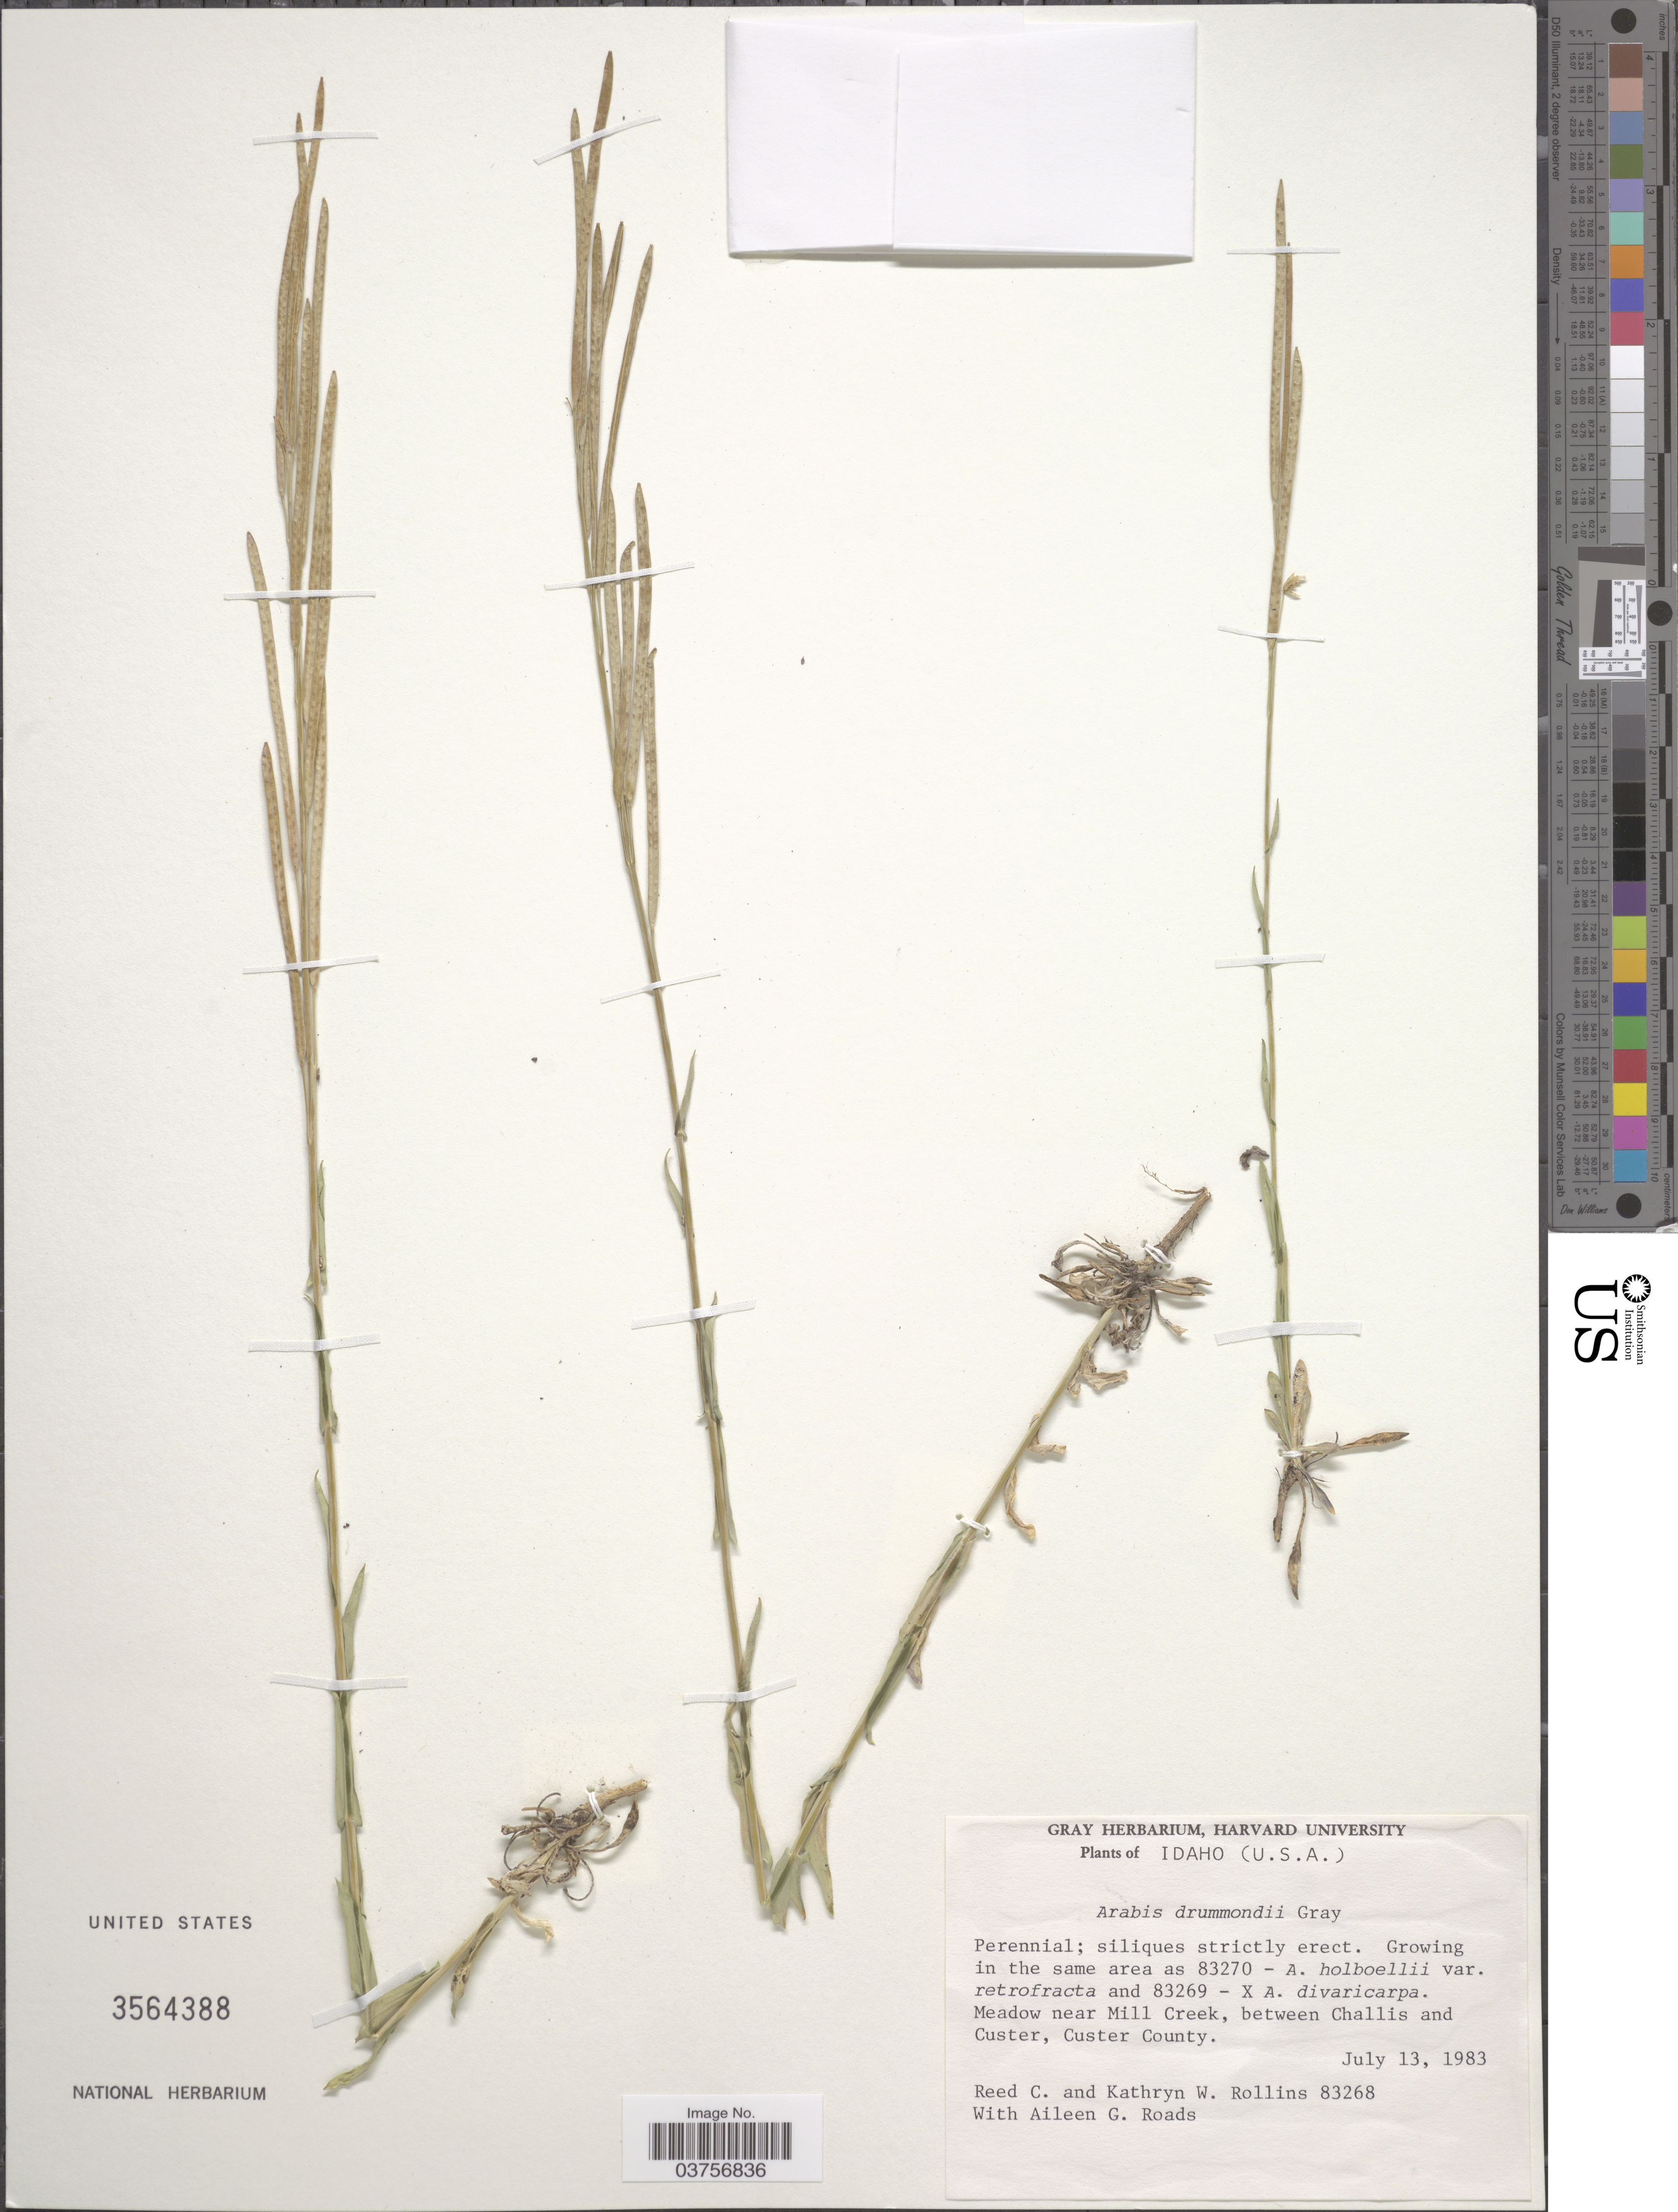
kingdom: Plantae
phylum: Tracheophyta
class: Magnoliopsida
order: Brassicales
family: Brassicaceae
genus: Arabis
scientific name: Arabis drummondii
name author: A. Gray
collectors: R. C. Rollins, K. W. Rollins & A. Roads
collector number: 83268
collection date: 1983-07-13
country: United States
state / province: Idaho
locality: Meadow near Mill Creek, between Challis and Custer, Custer County.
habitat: meadow near creek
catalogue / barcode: US 3564388